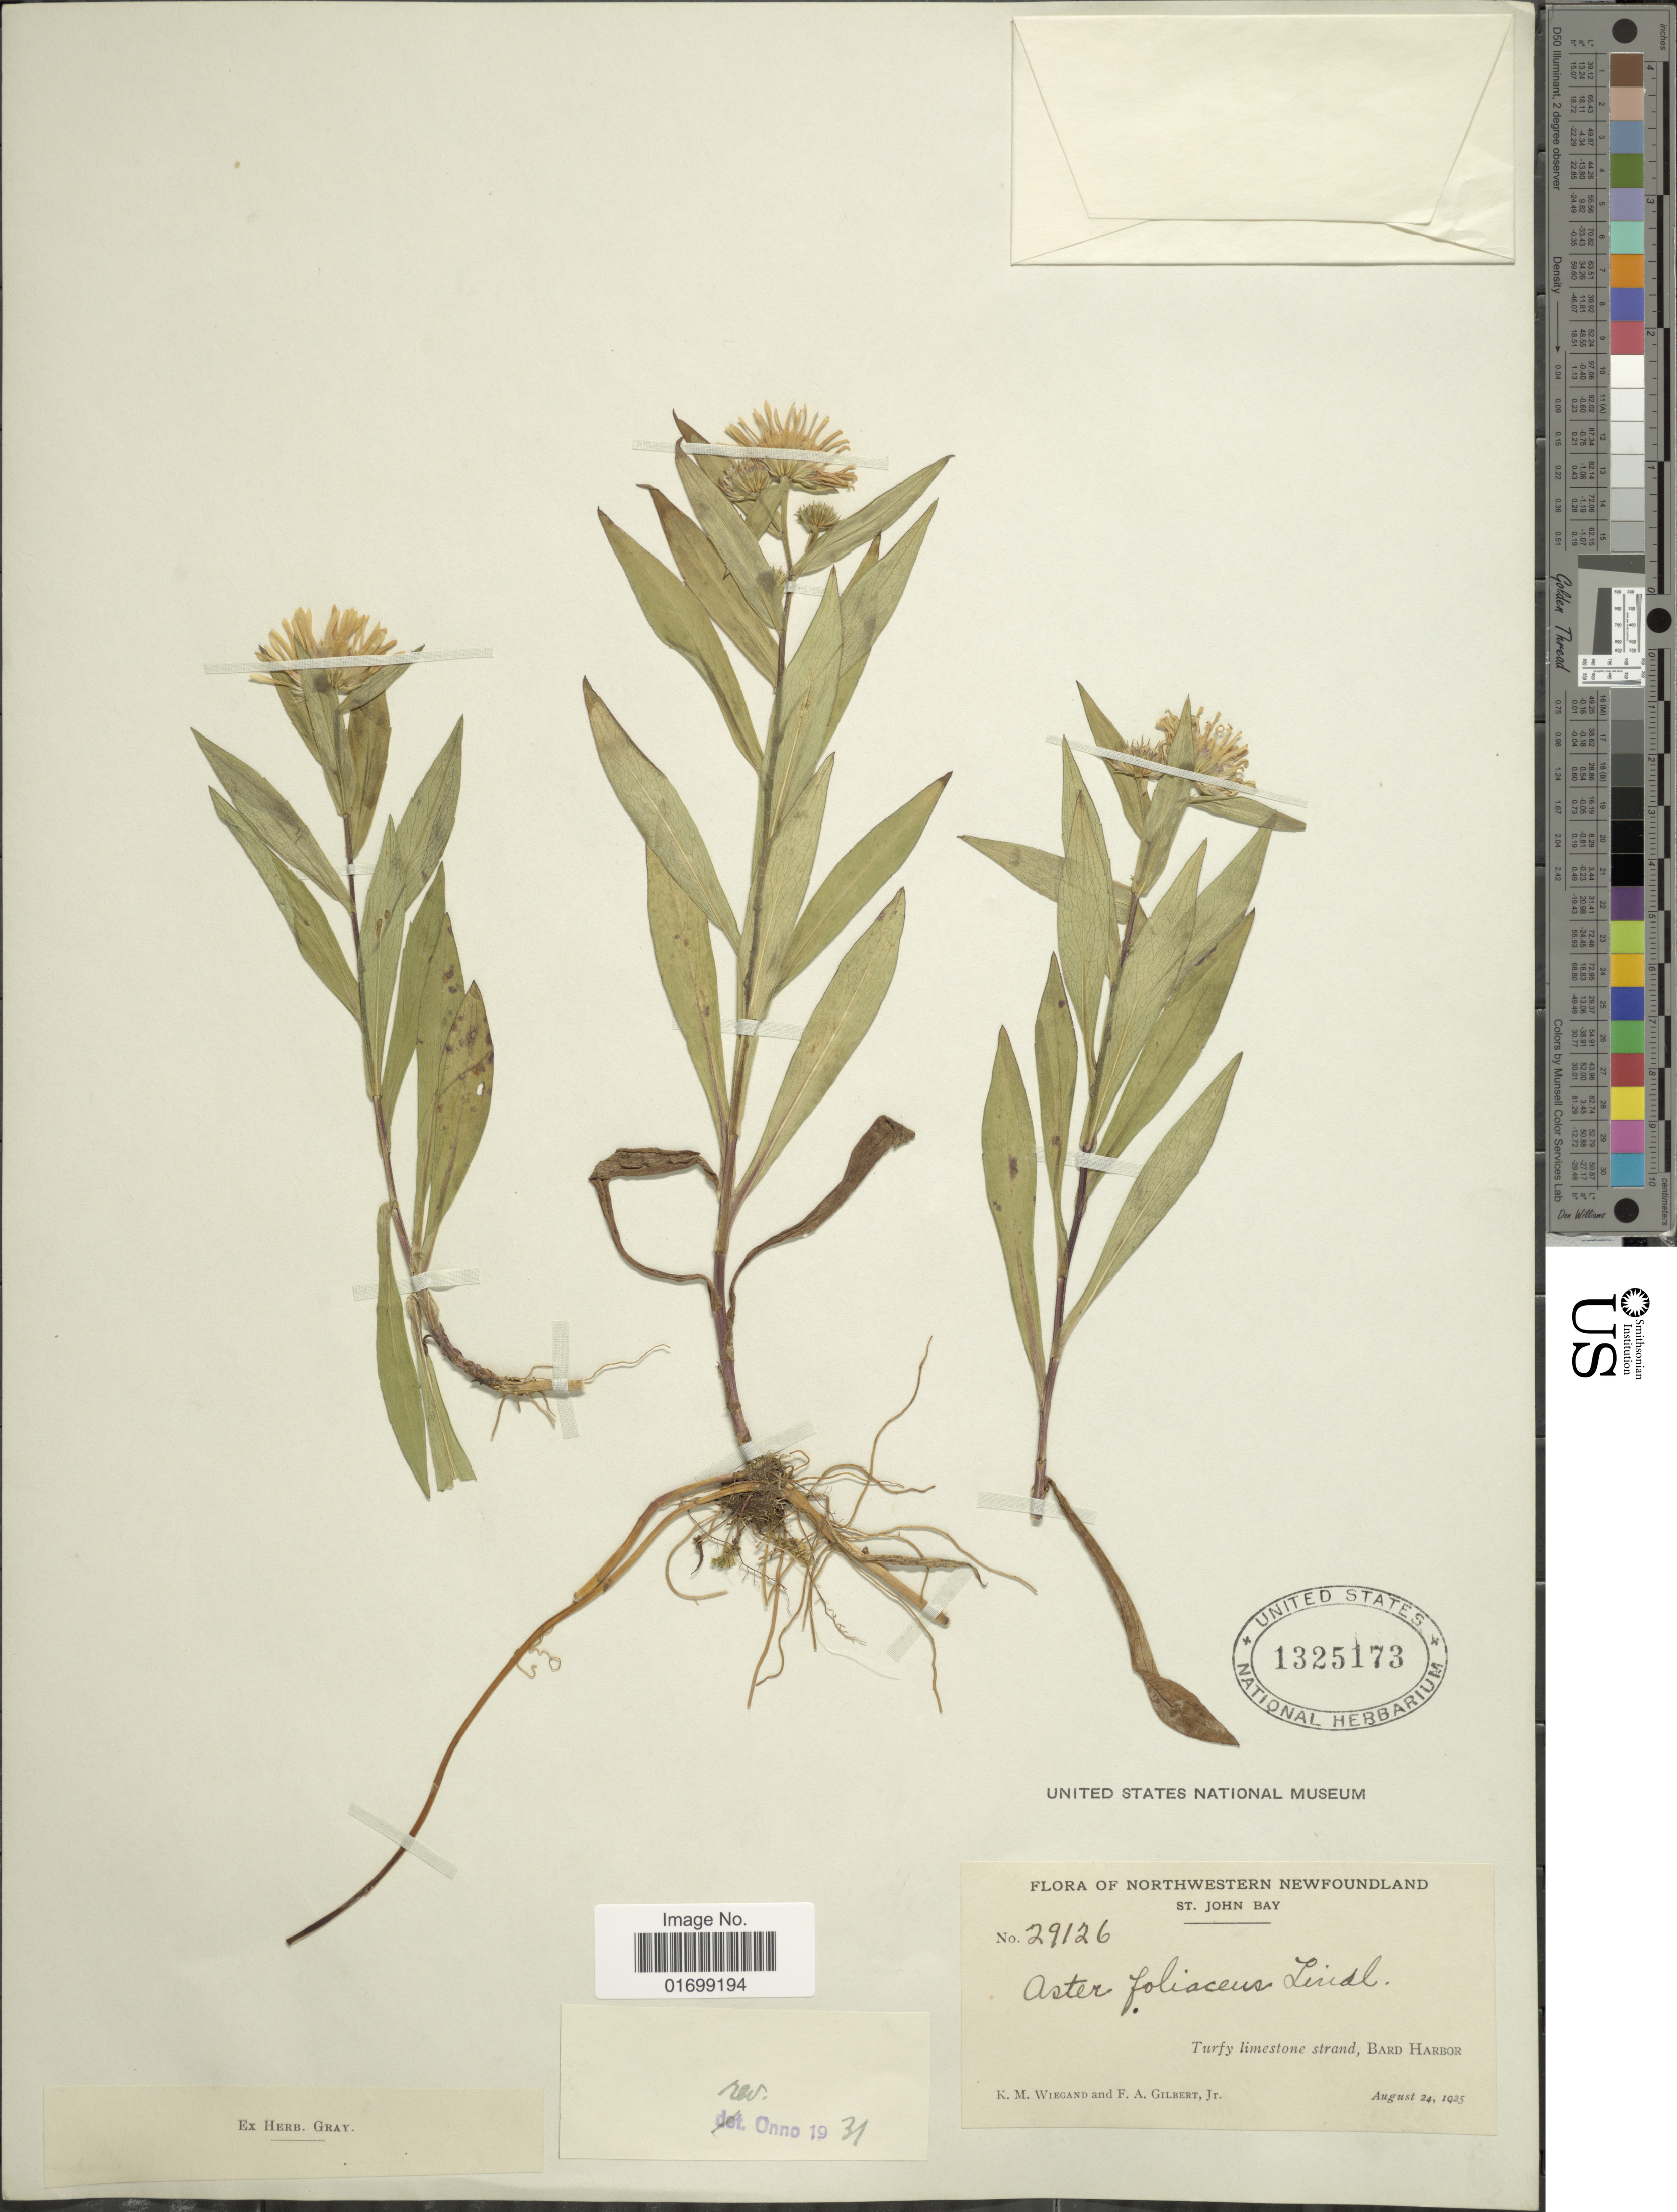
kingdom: Plantae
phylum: Tracheophyta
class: Magnoliopsida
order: Asterales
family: Asteraceae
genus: Symphyotrichum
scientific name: Symphyotrichum foliaceum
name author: (Lindl. ex DC.) G.L. Nesom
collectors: K. M. Wiegand & F. A. Gilbert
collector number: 29126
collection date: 1925-08-24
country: Canada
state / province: Newfoundland and Labrador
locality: Northwestern Newfoundland, St. John Bay, turfy limestone strand, Bard Harbor.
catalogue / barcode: US 1325173